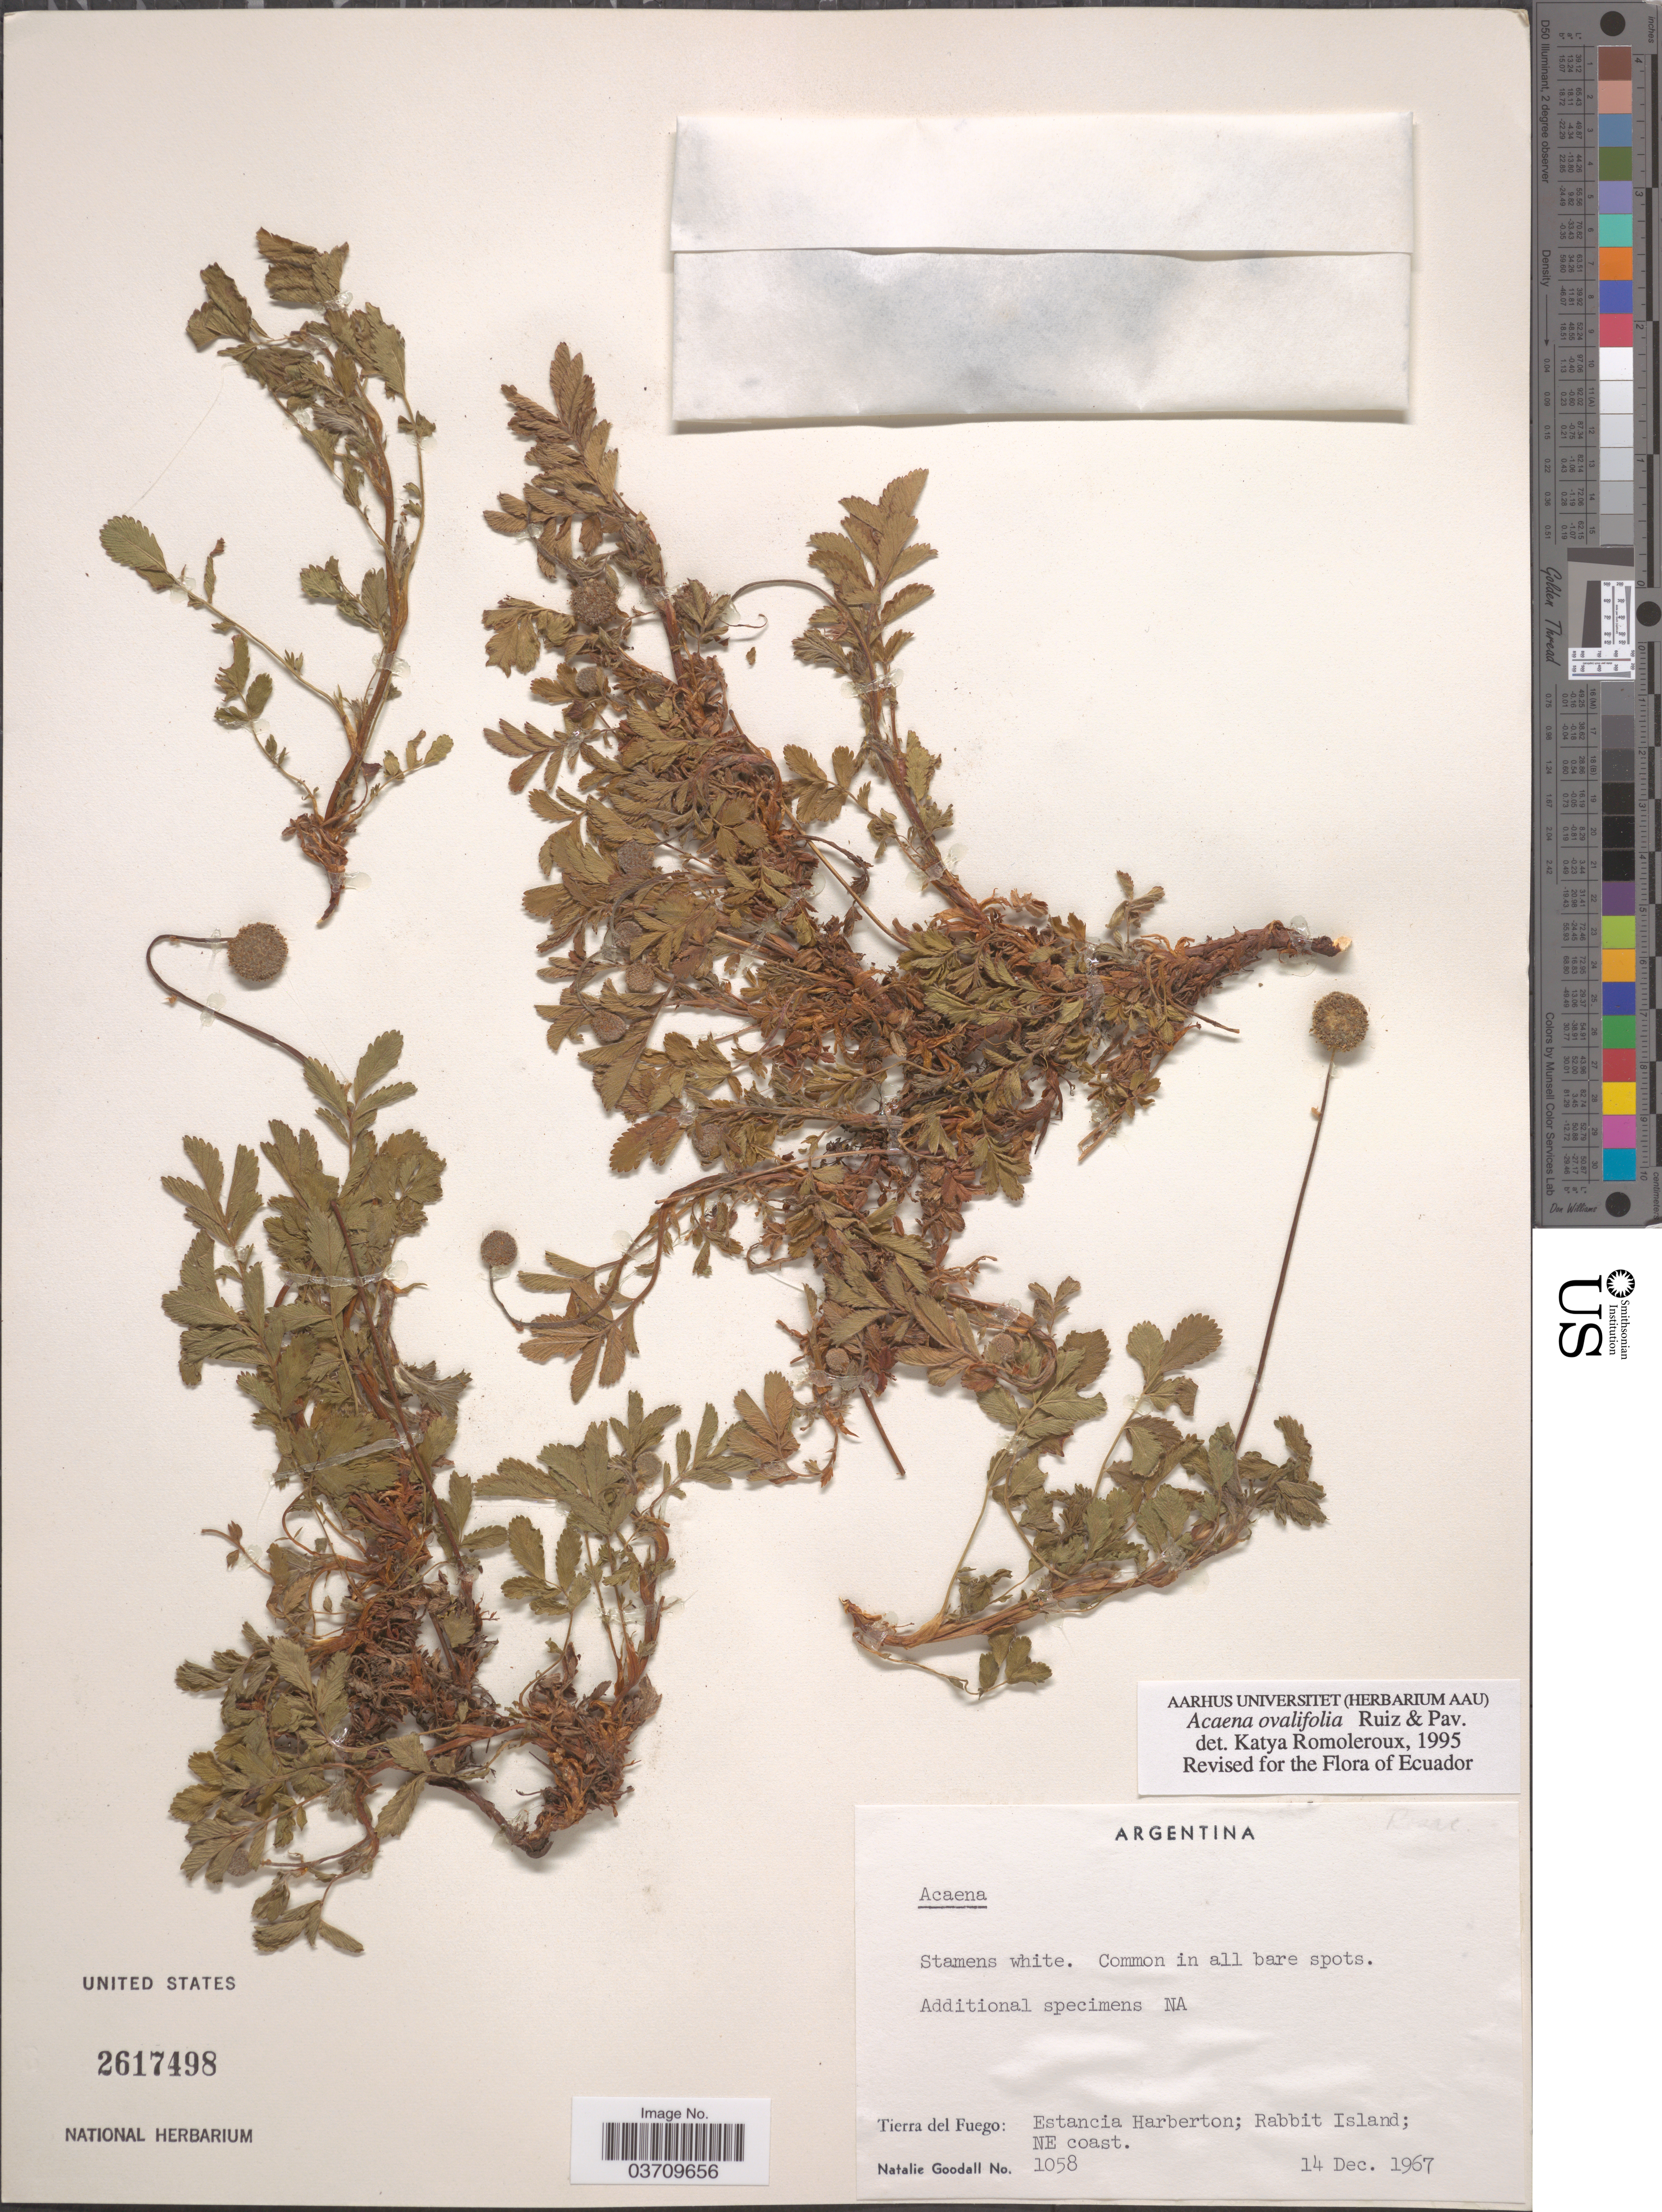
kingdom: Plantae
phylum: Tracheophyta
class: Magnoliopsida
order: Rosales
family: Rosaceae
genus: Acaena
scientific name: Acaena ovalifolia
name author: Ruiz & Pav.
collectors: N. Goodall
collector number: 1058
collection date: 1967-12-14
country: Argentina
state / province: Tierra del Fuego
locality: Estancia Harberton; Rabbit Island; NE coast.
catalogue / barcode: US 2617498